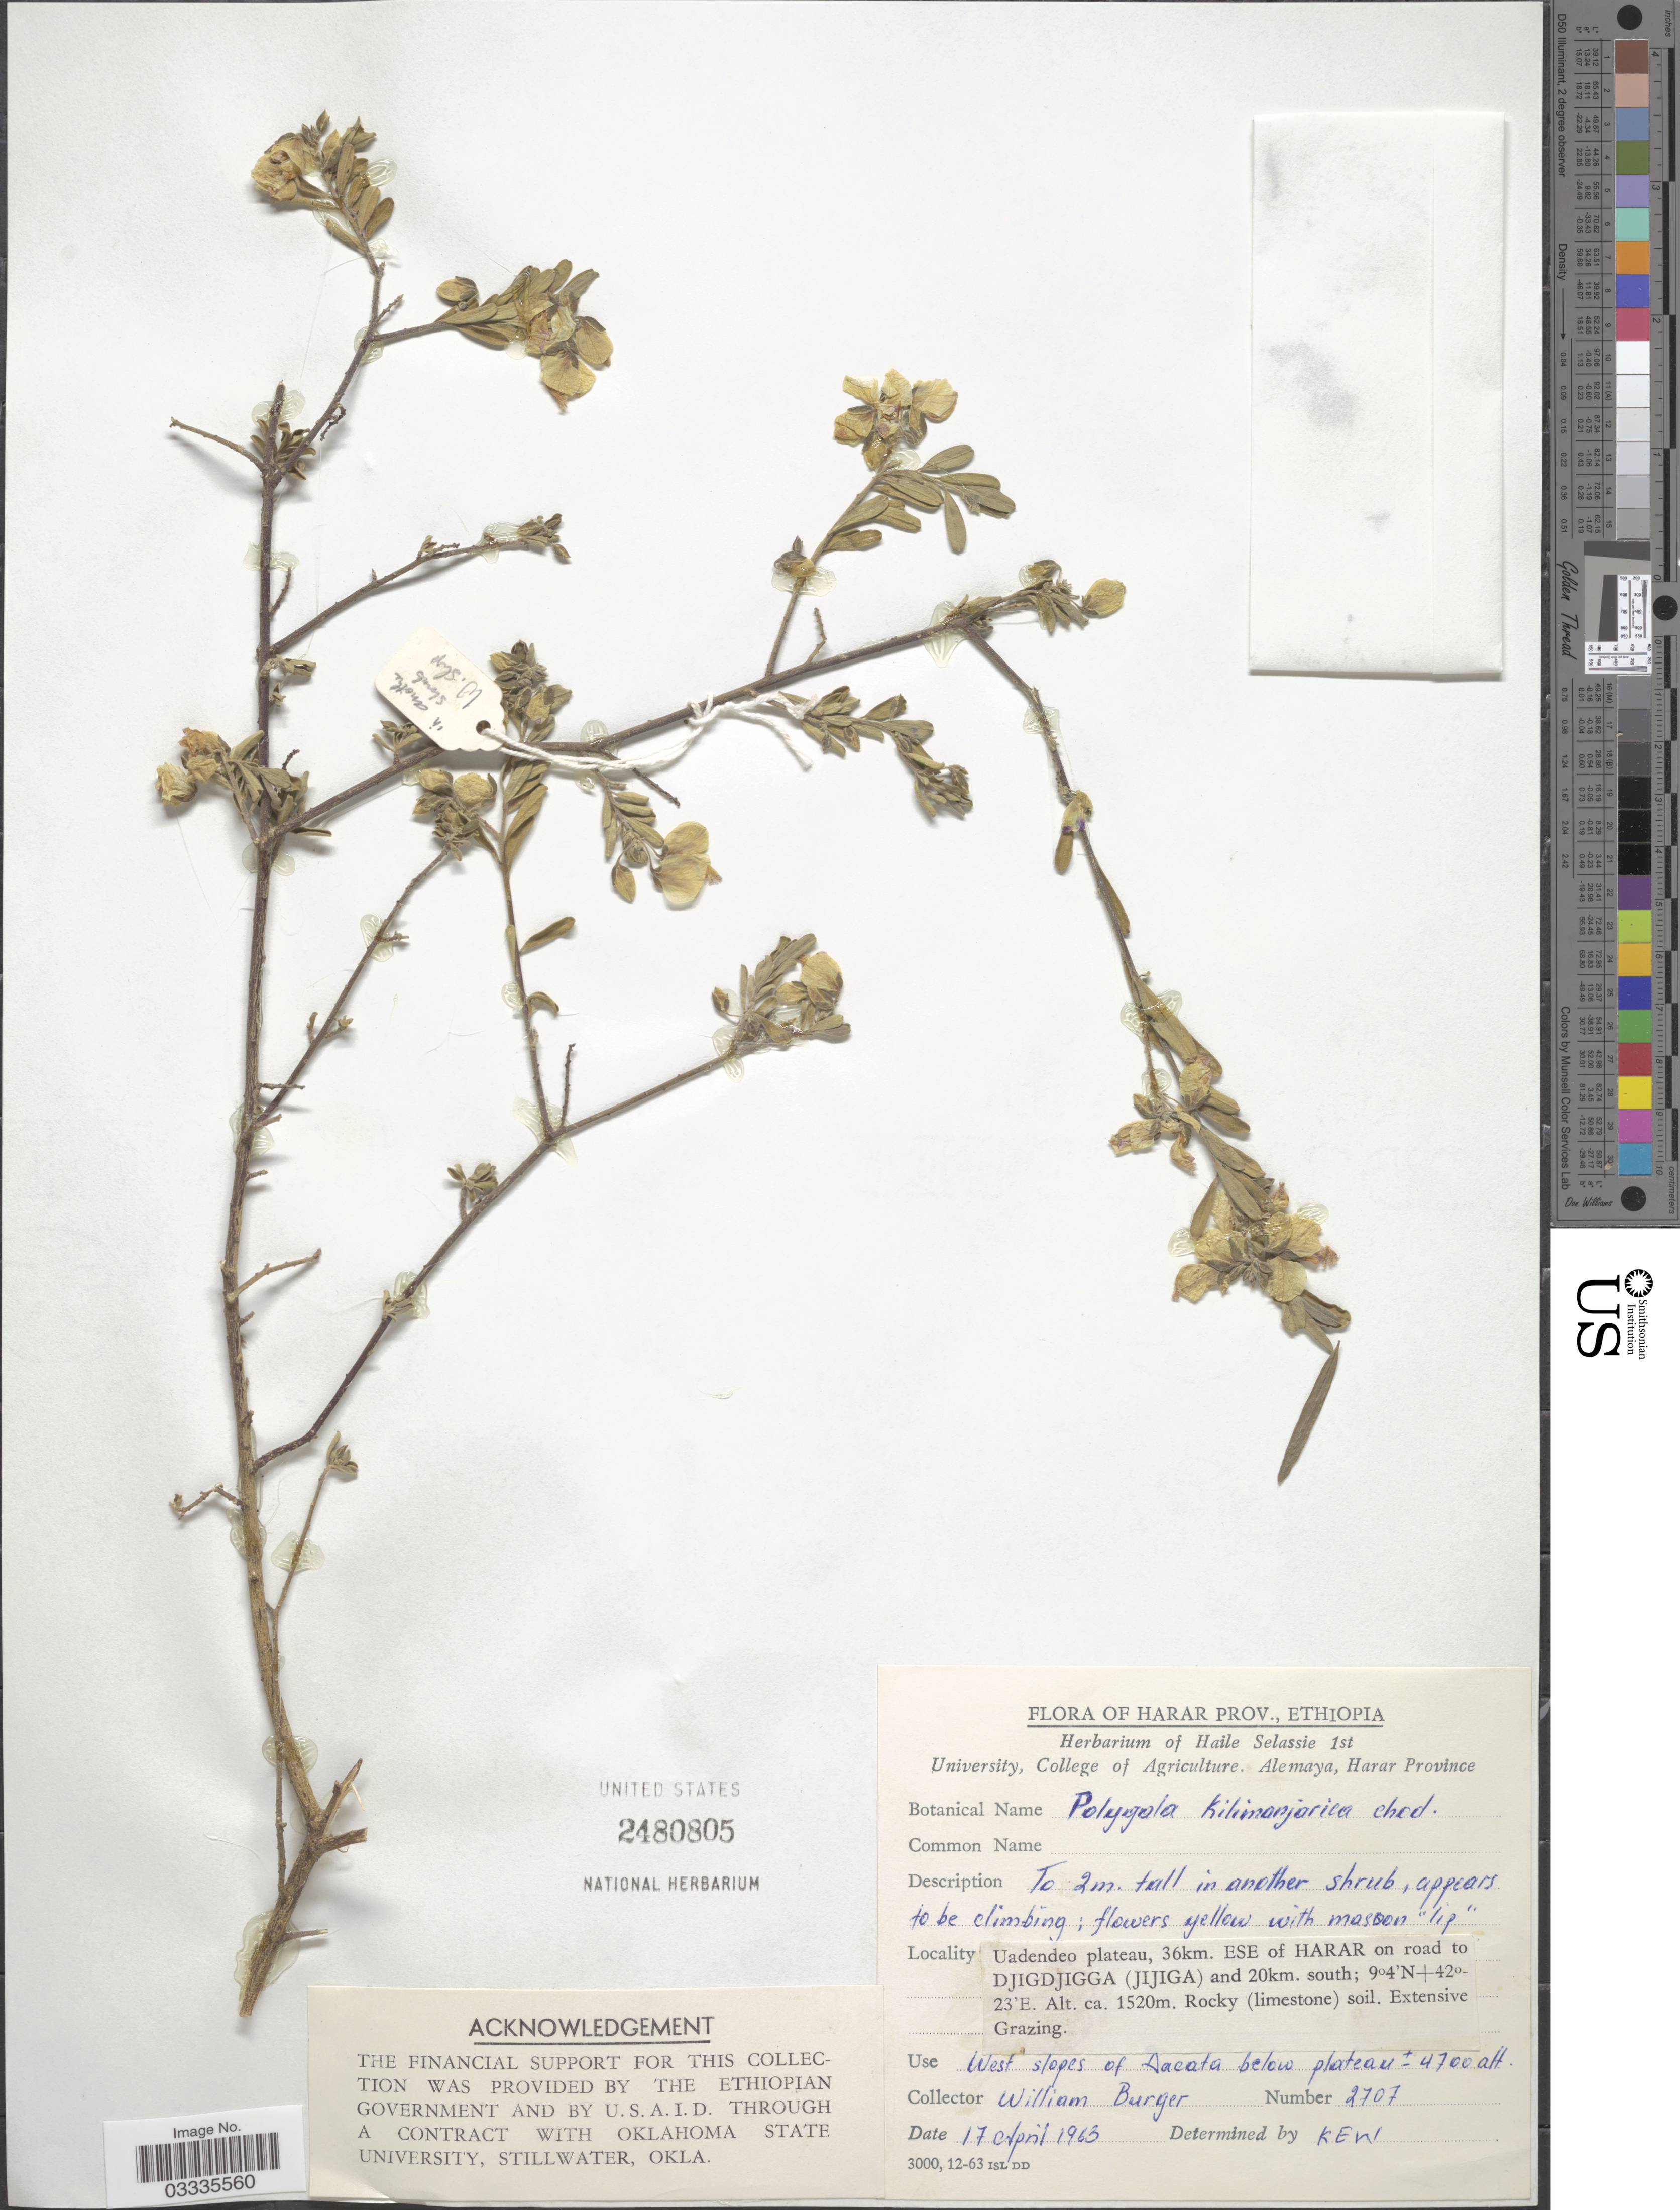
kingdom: Plantae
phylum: Tracheophyta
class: Magnoliopsida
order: Fabales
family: Polygalaceae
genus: Polygala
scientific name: Polygala kilimanjarica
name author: Chodat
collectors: W. Burger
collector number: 2707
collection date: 1963-04-17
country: Ethiopia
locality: Harar Prov. Uadendeo plateau, 36km. ESE of Harar on road to Djigdjigga (Jijiga) and 20km. south.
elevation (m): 1520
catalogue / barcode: US 2480805